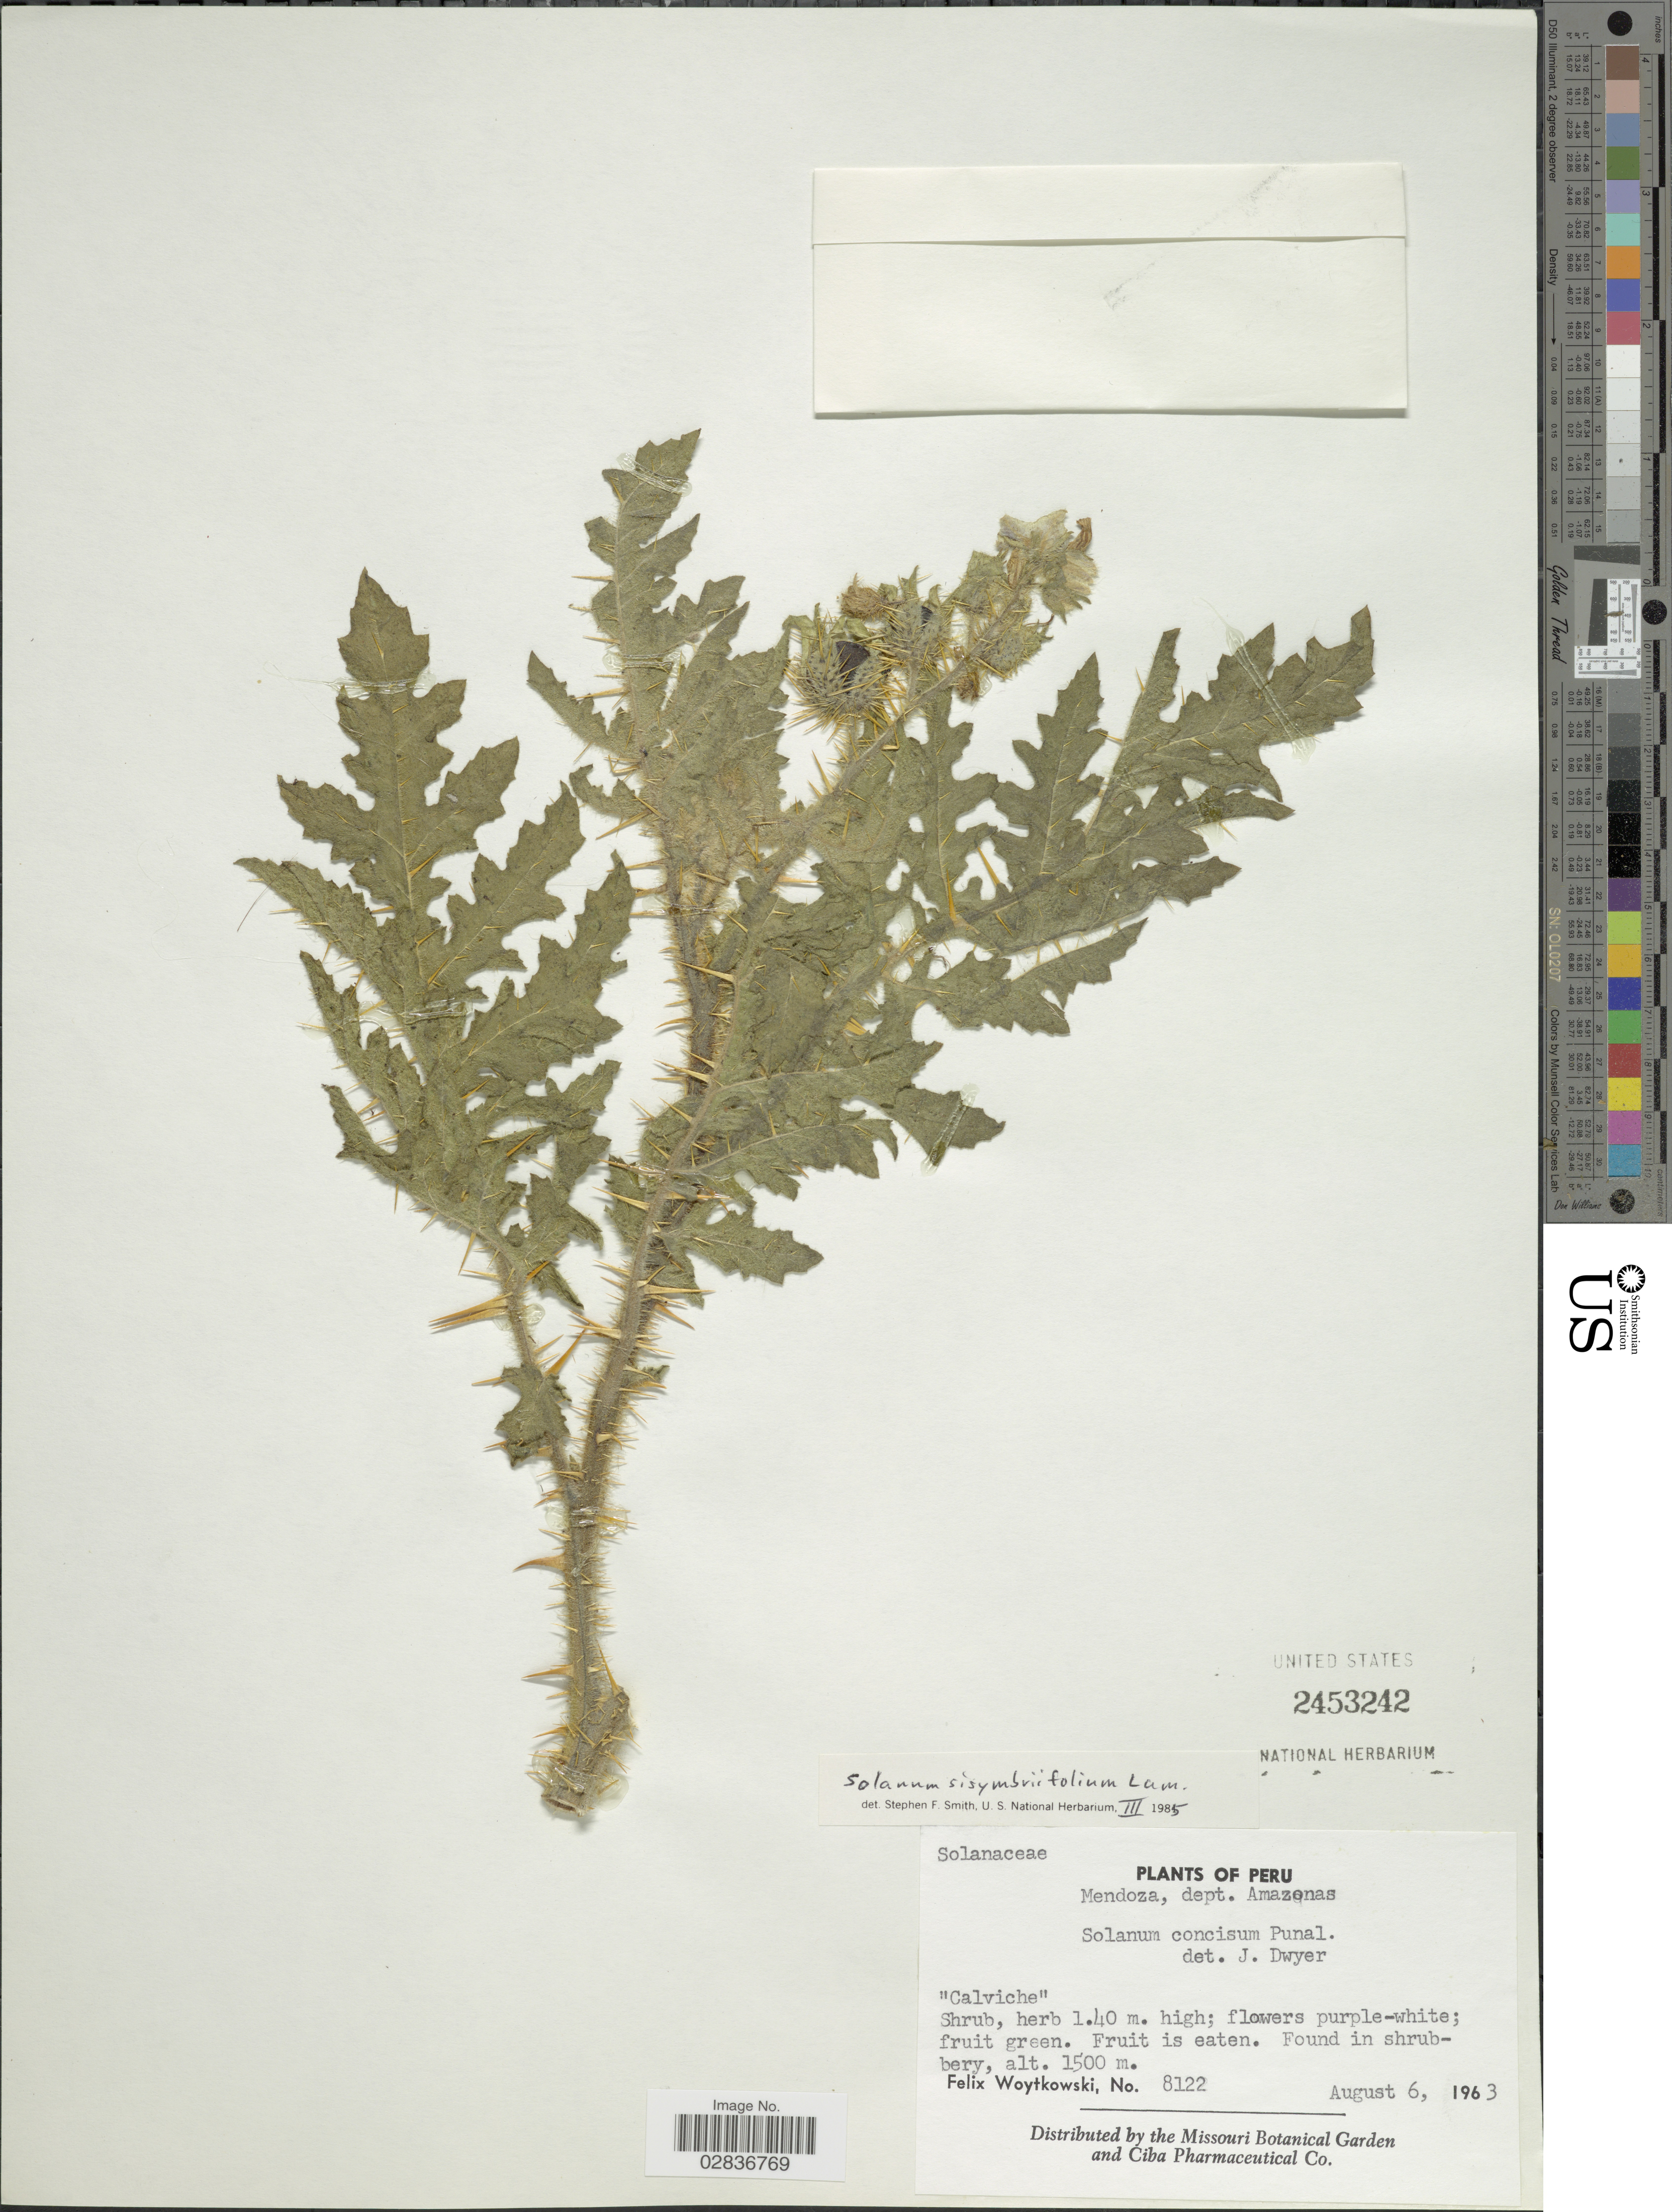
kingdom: Plantae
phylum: Tracheophyta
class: Magnoliopsida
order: Solanales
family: Solanaceae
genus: Solanum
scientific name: Solanum sisymbriifolium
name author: Lam.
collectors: F. Woytkowski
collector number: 8122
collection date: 1963-08-06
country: Peru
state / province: Amazonas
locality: Mendoza, dept. Amazonas.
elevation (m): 1500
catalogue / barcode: US 2453242